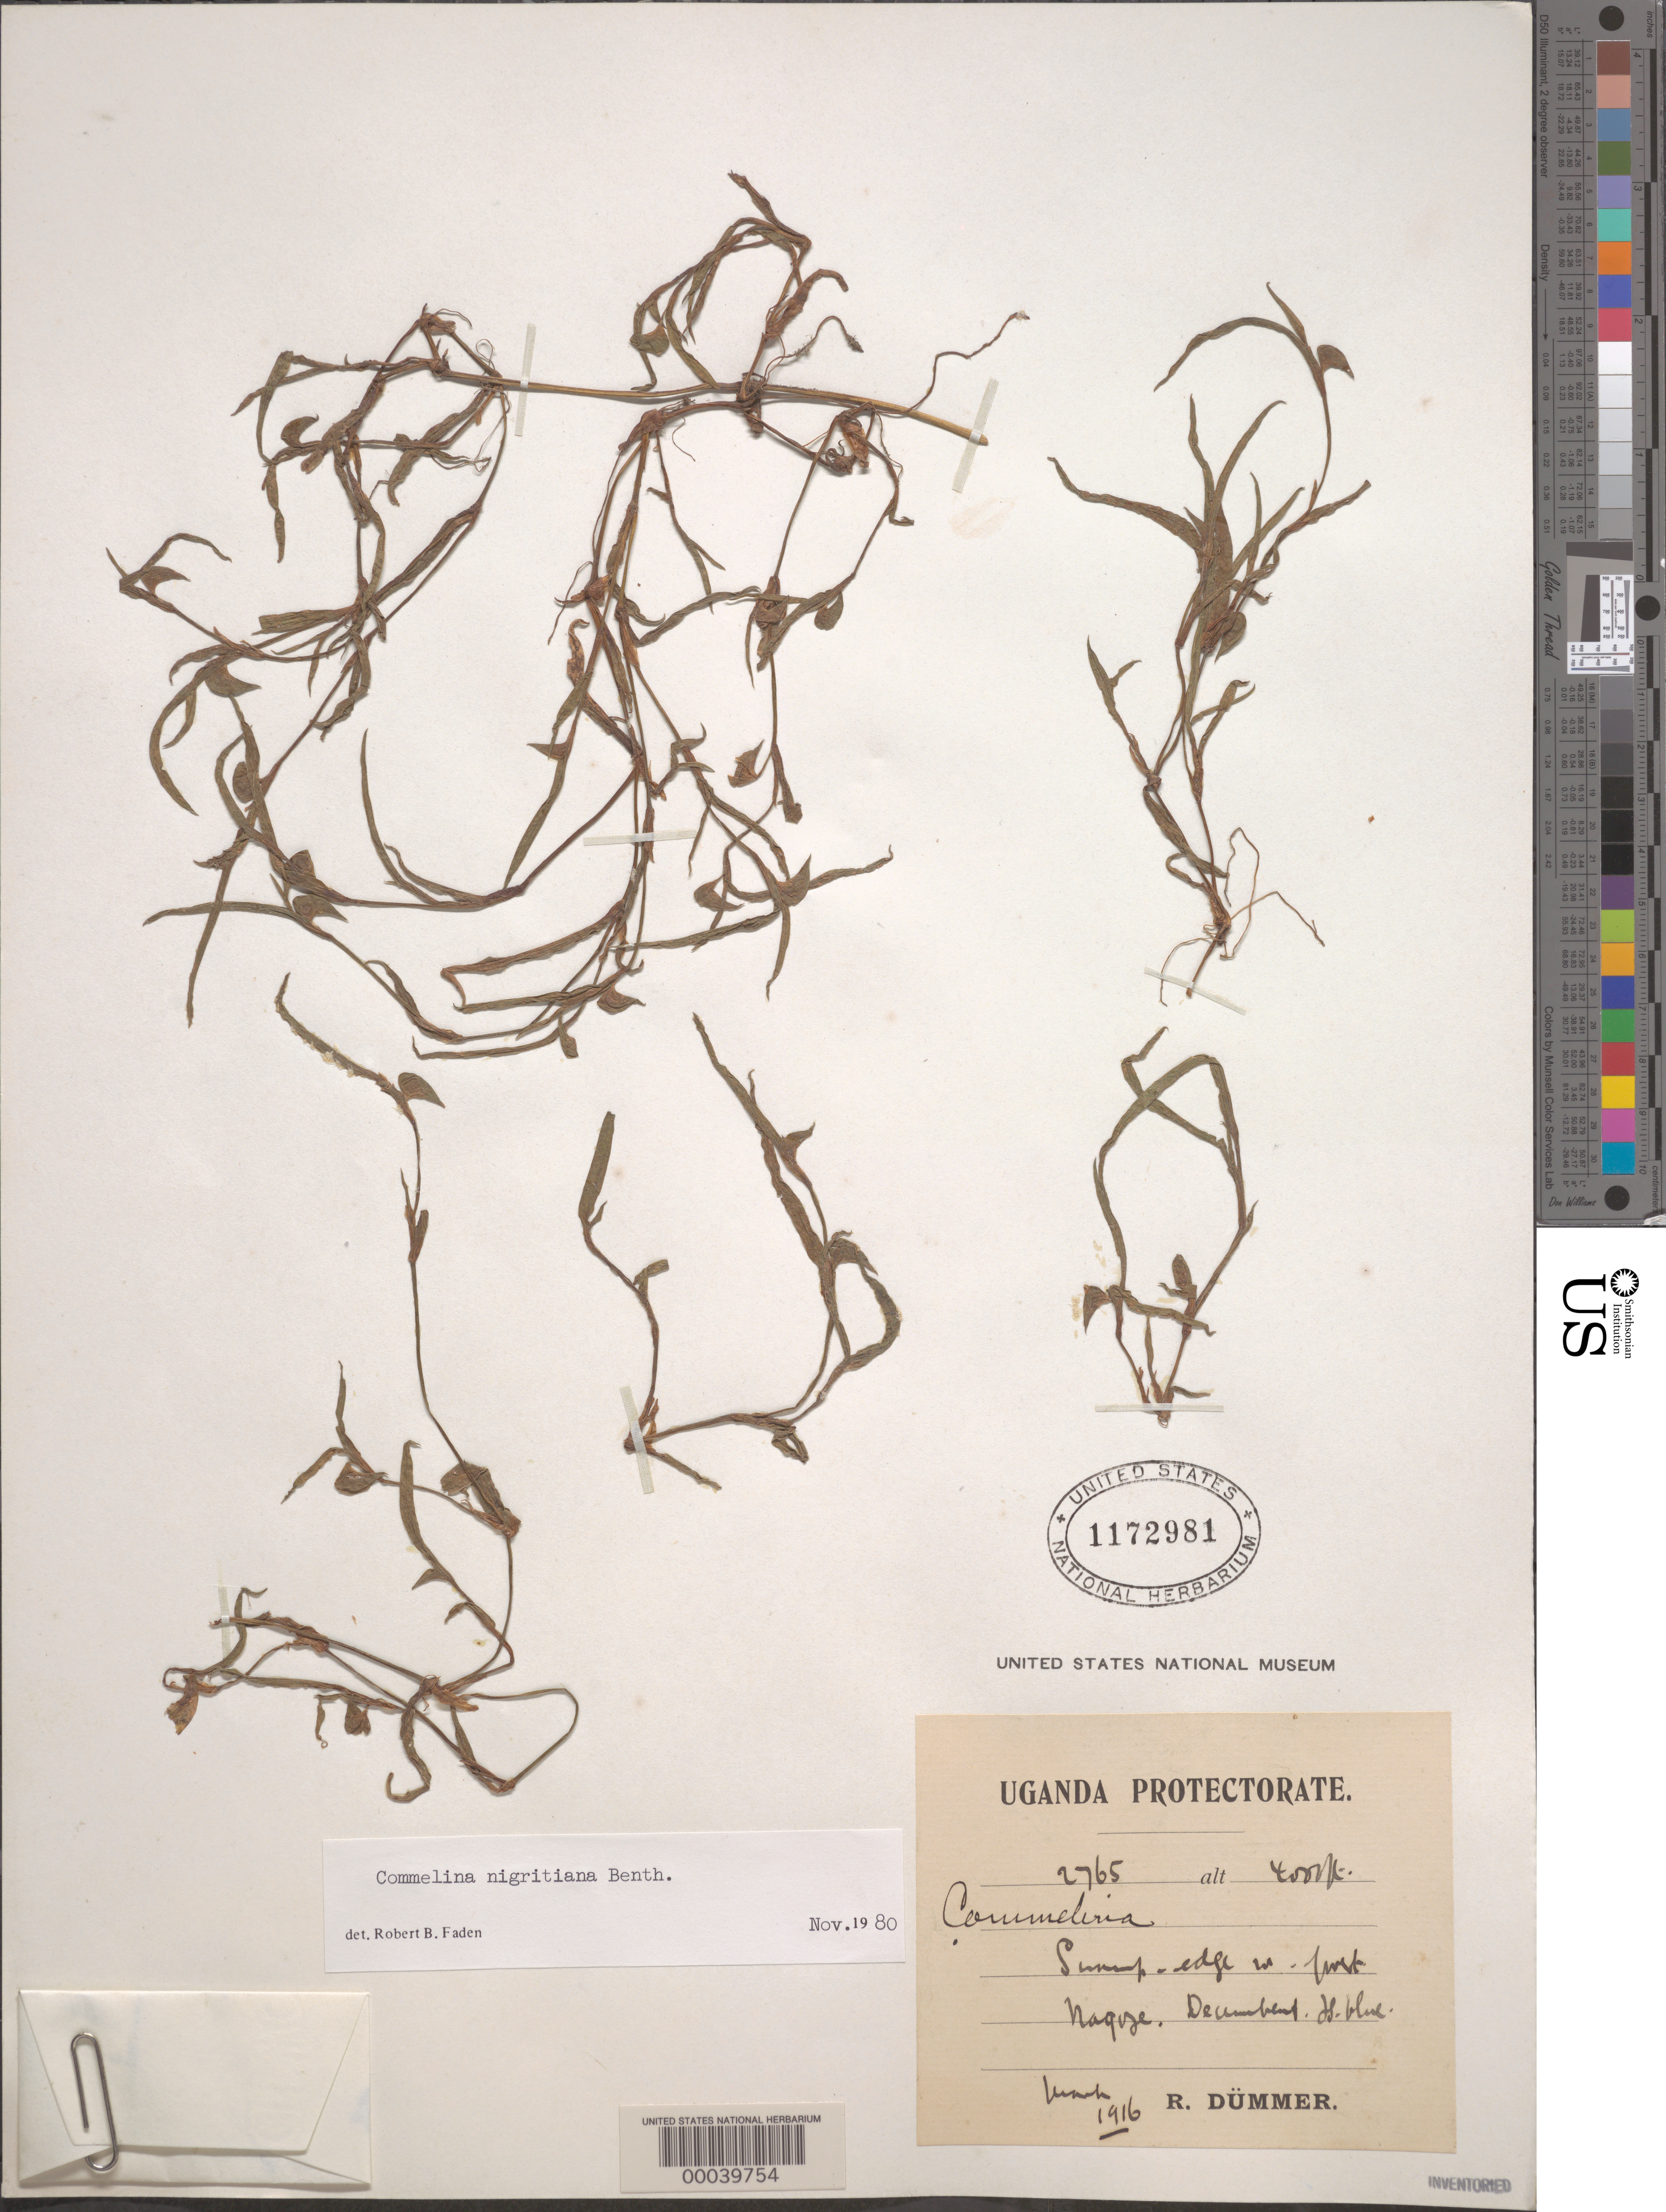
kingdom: Plantae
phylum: Tracheophyta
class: Liliopsida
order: Commelinales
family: Commelinaceae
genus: Commelina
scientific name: Commelina nigritana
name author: Benth.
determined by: Faden, Robert B., (US), Smithsonian Institution - National Museum of Natural History (UNITED STATES)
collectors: R. Dümmer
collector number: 2765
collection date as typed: Mar 1916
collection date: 1916-03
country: Uganda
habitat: Swamp edge in forest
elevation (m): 1220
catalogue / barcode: US 1172981